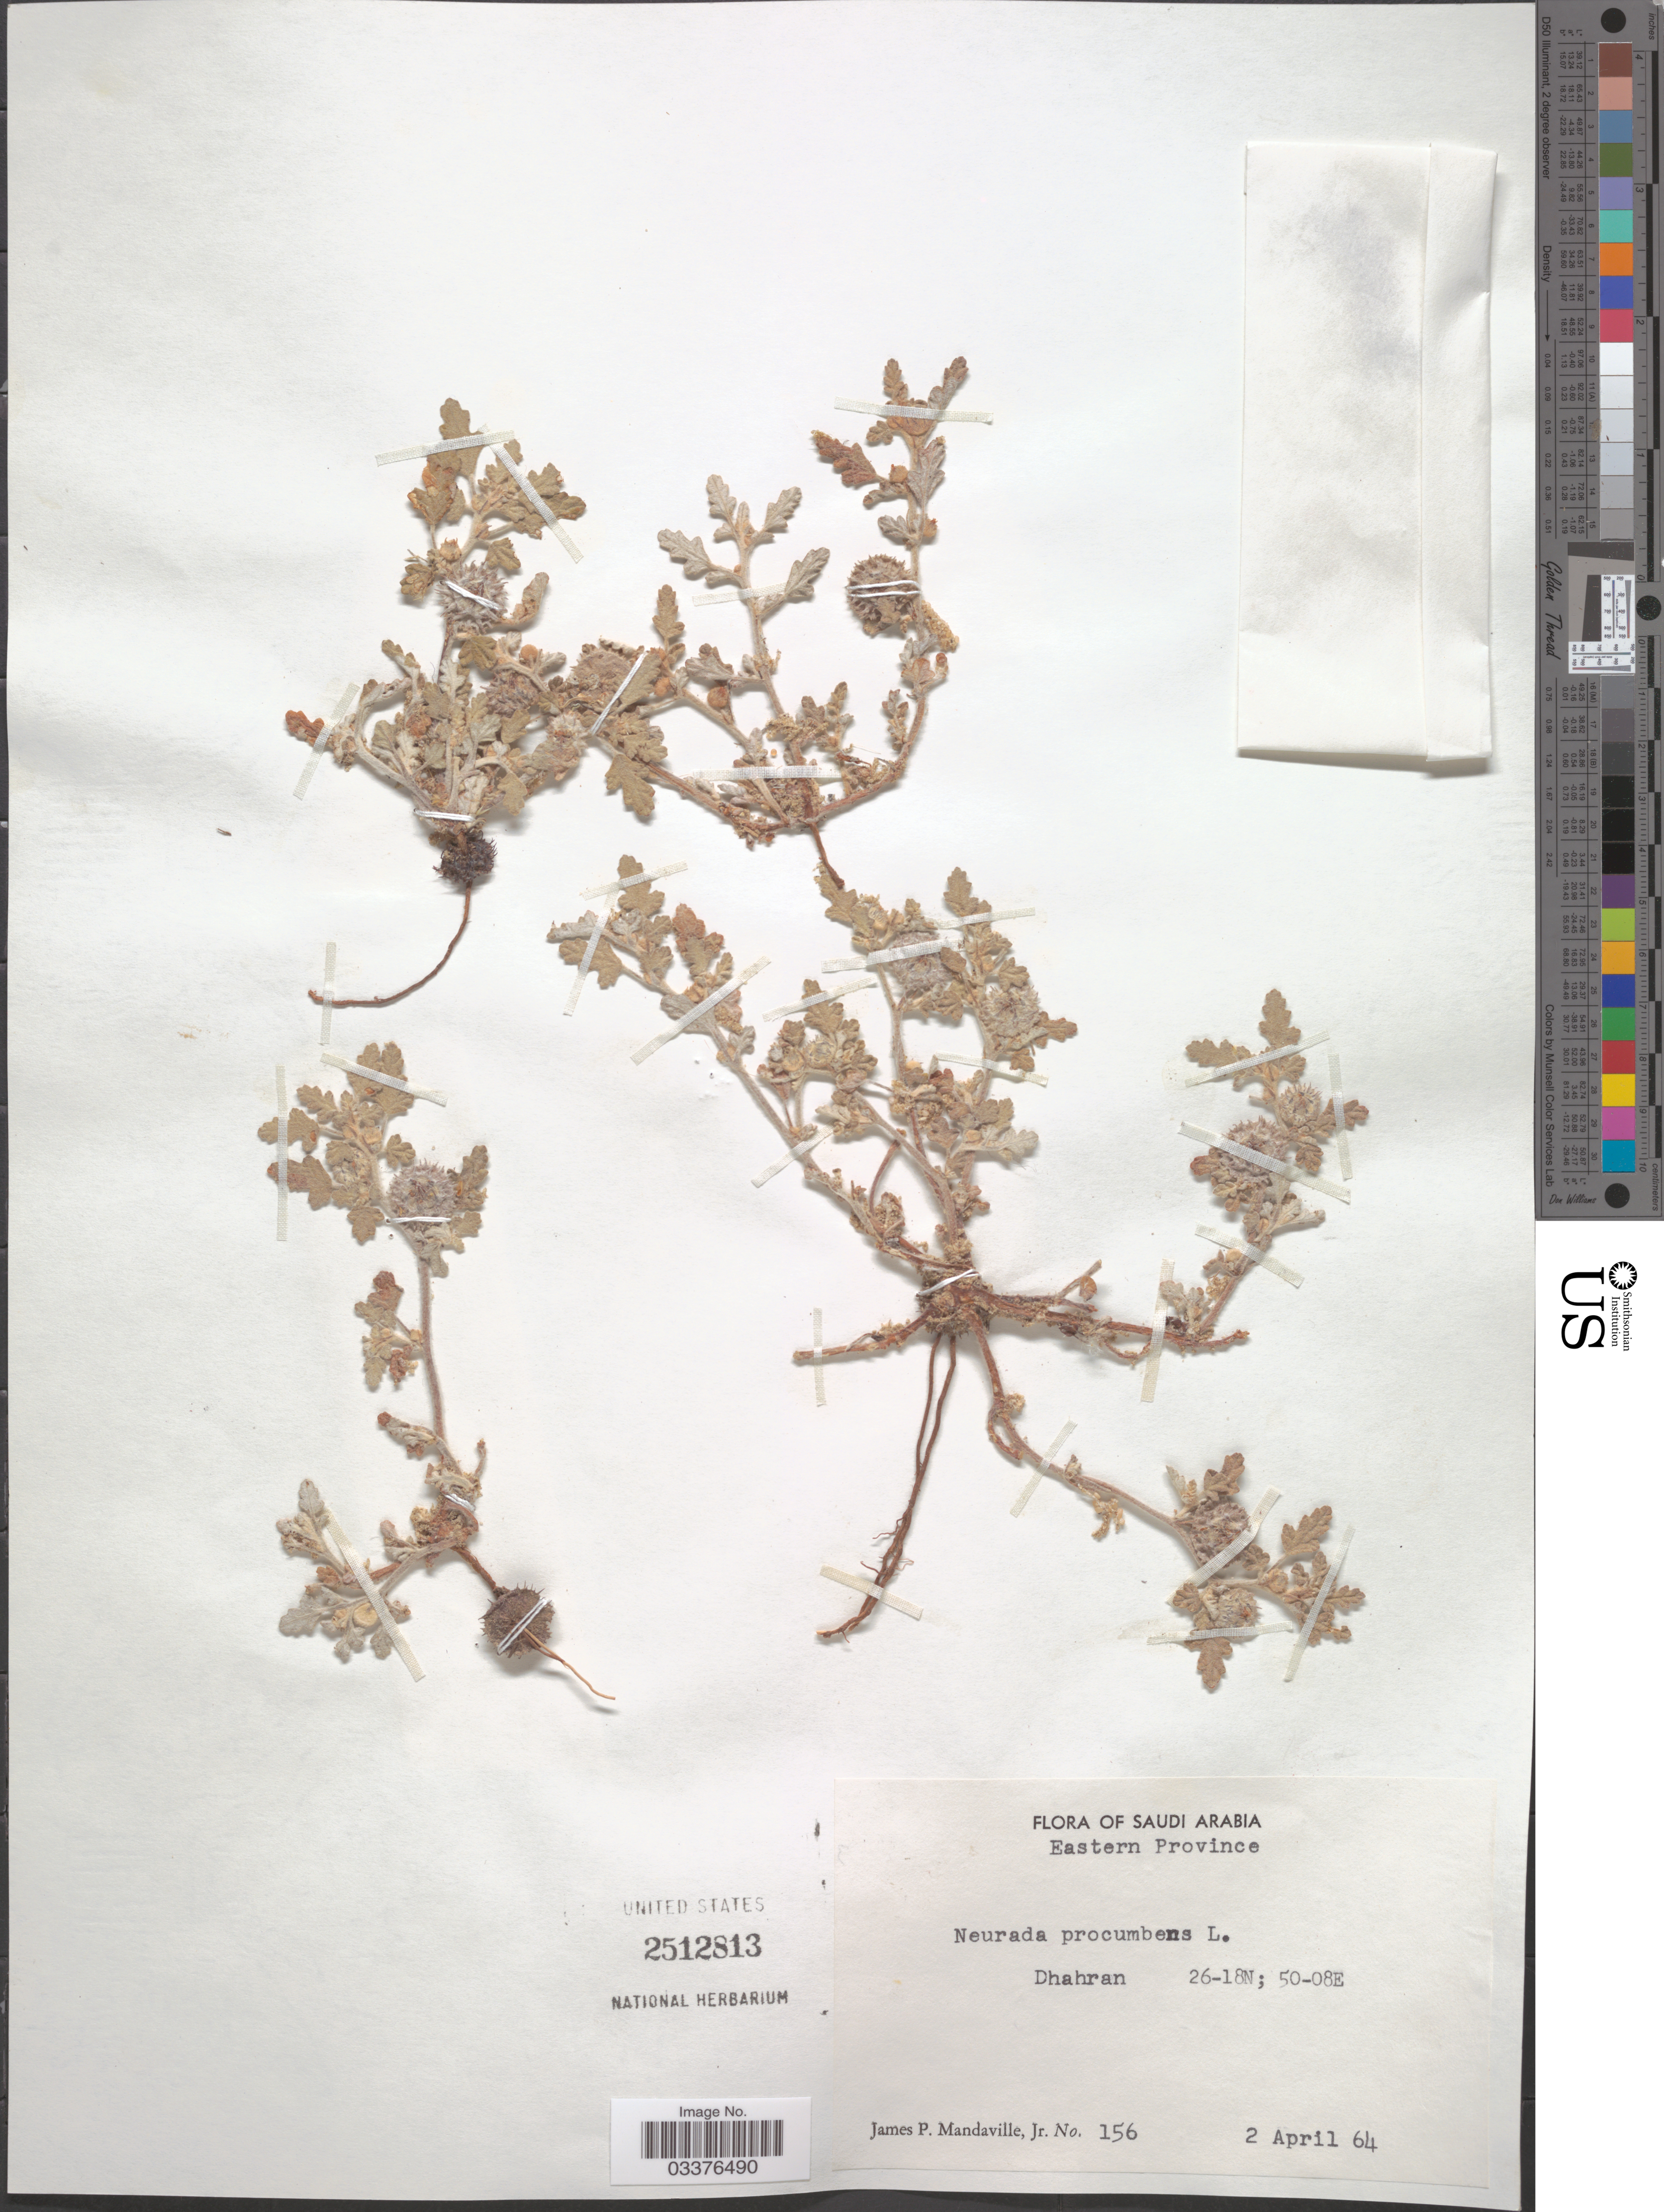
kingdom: Plantae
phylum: Tracheophyta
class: Magnoliopsida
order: Malvales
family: Neuradaceae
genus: Neurada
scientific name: Neurada procumbens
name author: L.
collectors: J. Mandaville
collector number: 156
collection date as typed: Transcribed d/m/y: 2/4/64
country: Saudi Arabia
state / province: Ash Sharqiyah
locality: Eastern Province. Dhahran.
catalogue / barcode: US 2512813